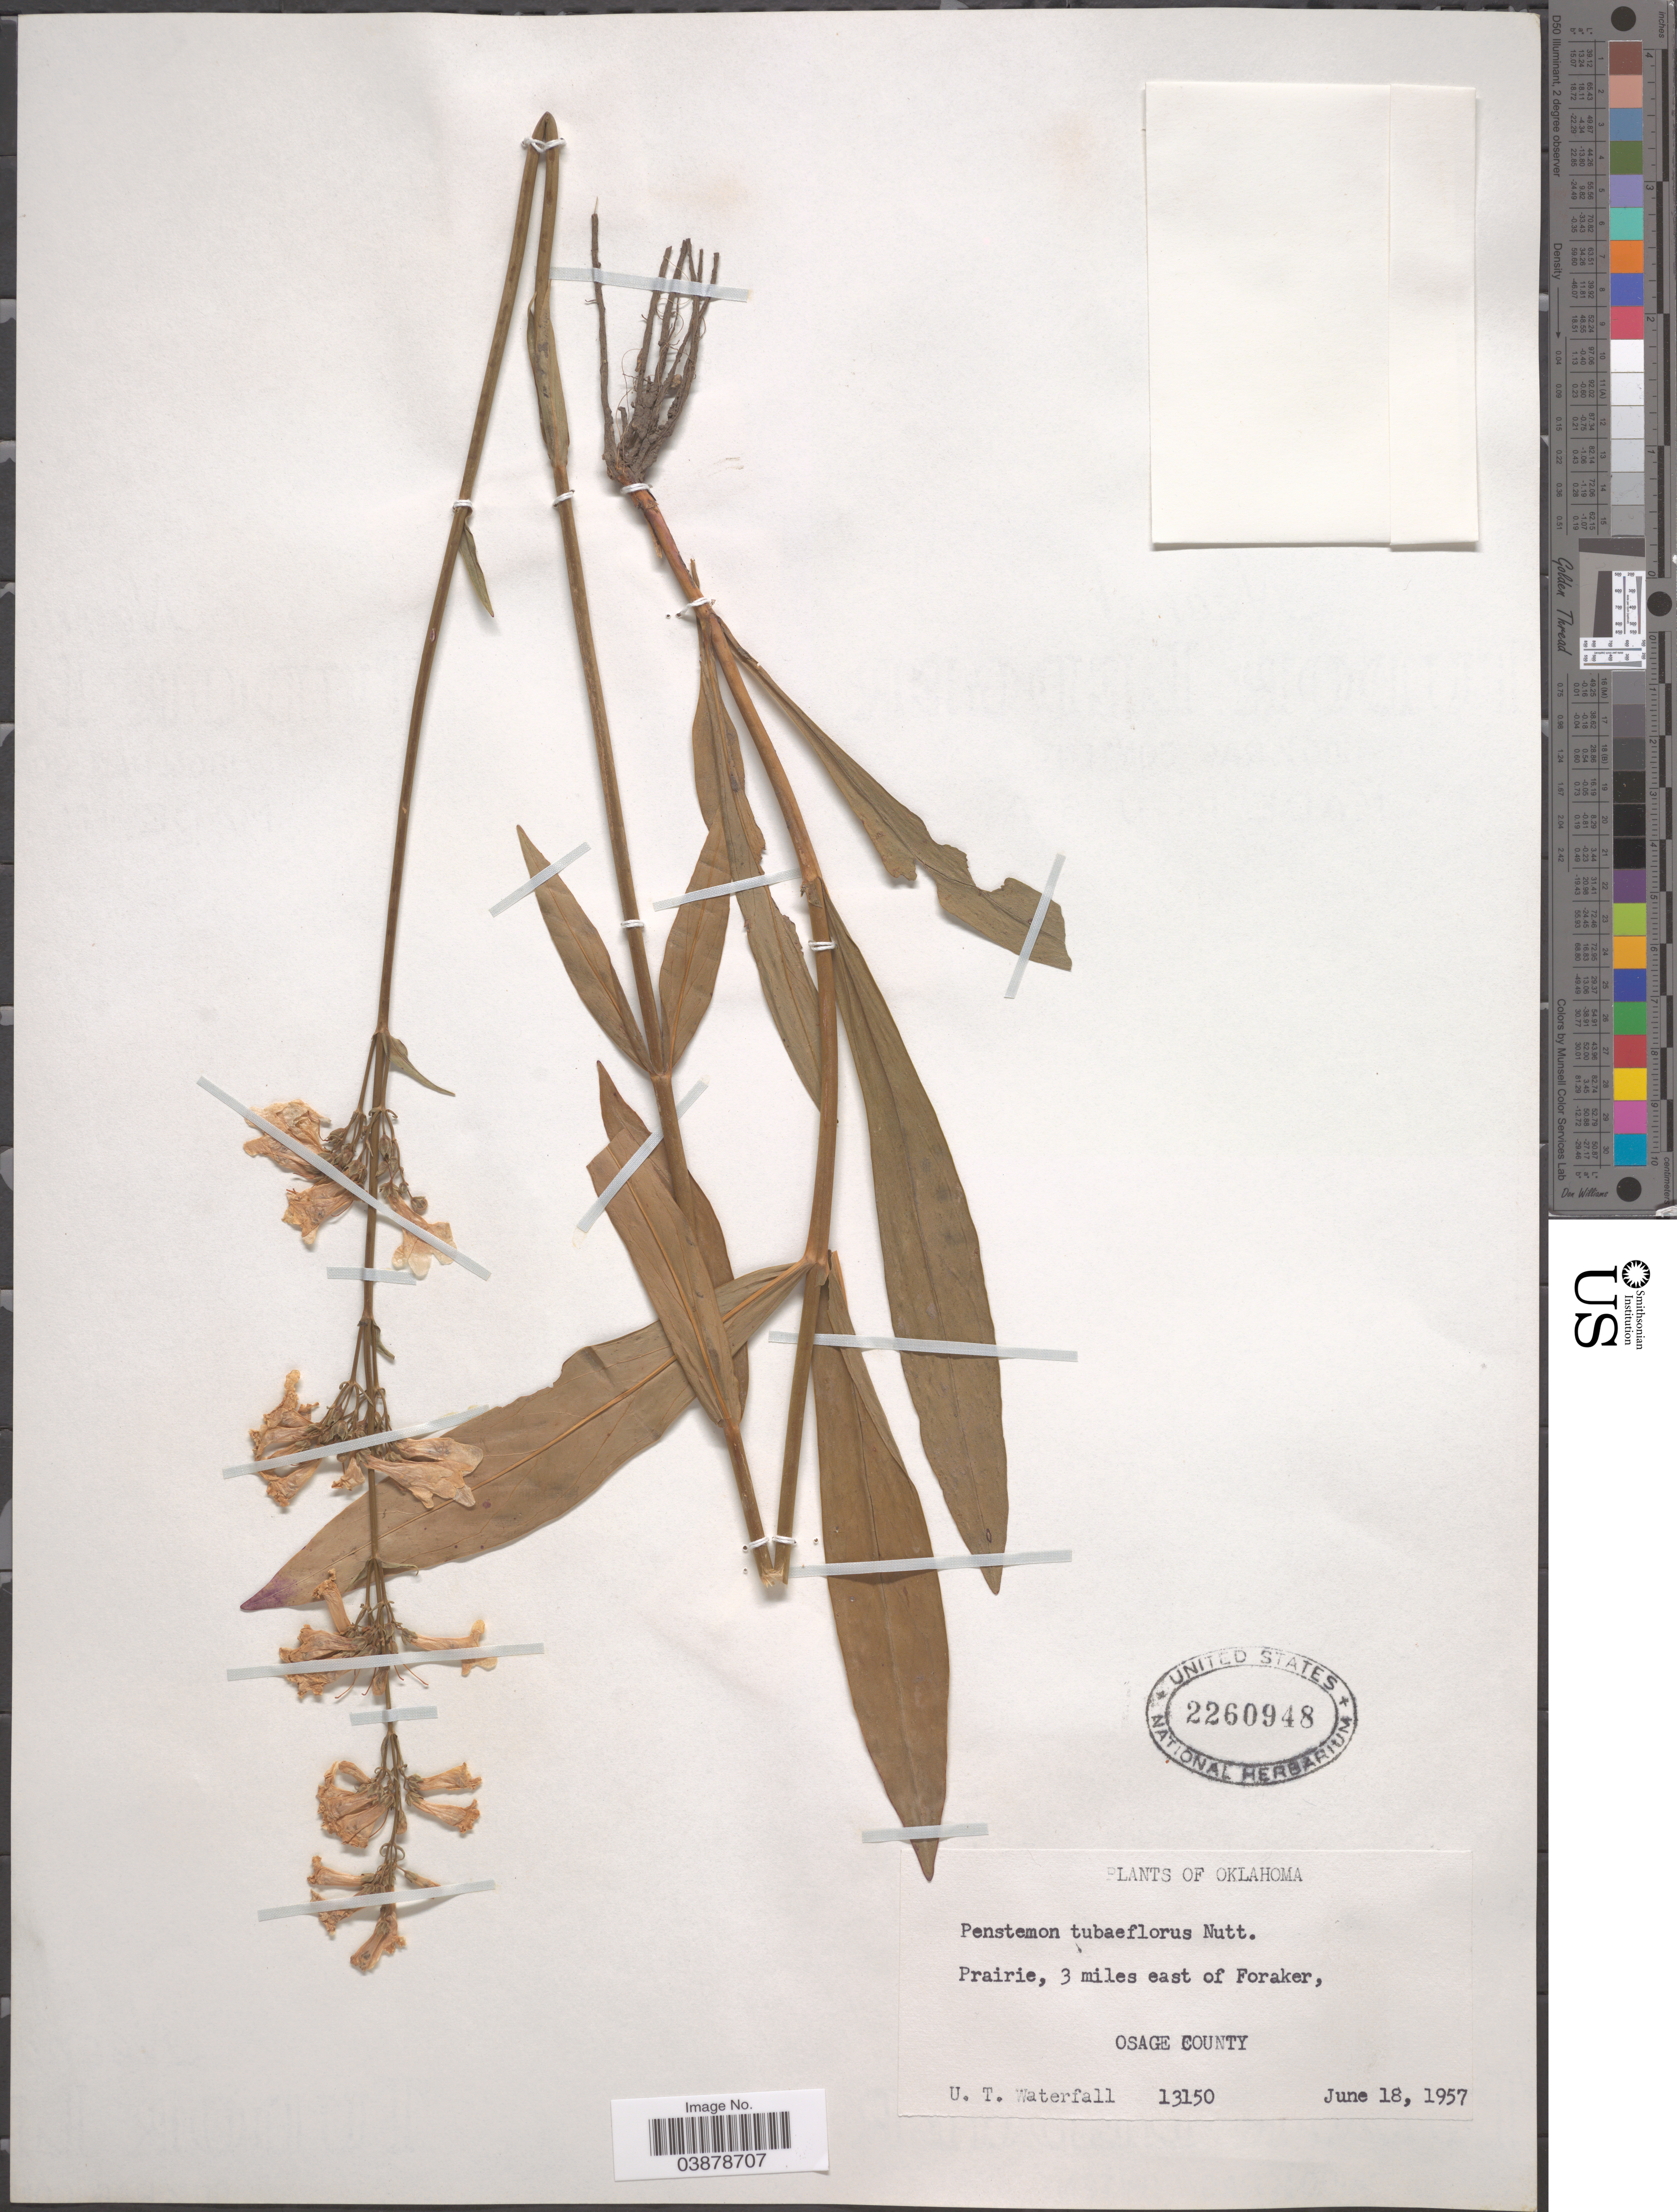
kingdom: Plantae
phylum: Tracheophyta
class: Magnoliopsida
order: Lamiales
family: Plantaginaceae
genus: Penstemon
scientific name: Penstemon tubaeflorus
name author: Nutt.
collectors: U. T. Waterfall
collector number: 13150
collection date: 1957-06-18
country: United States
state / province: Oklahoma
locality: Prairie, 3 miles east of Foraker, Osage County.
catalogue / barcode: US 2260948